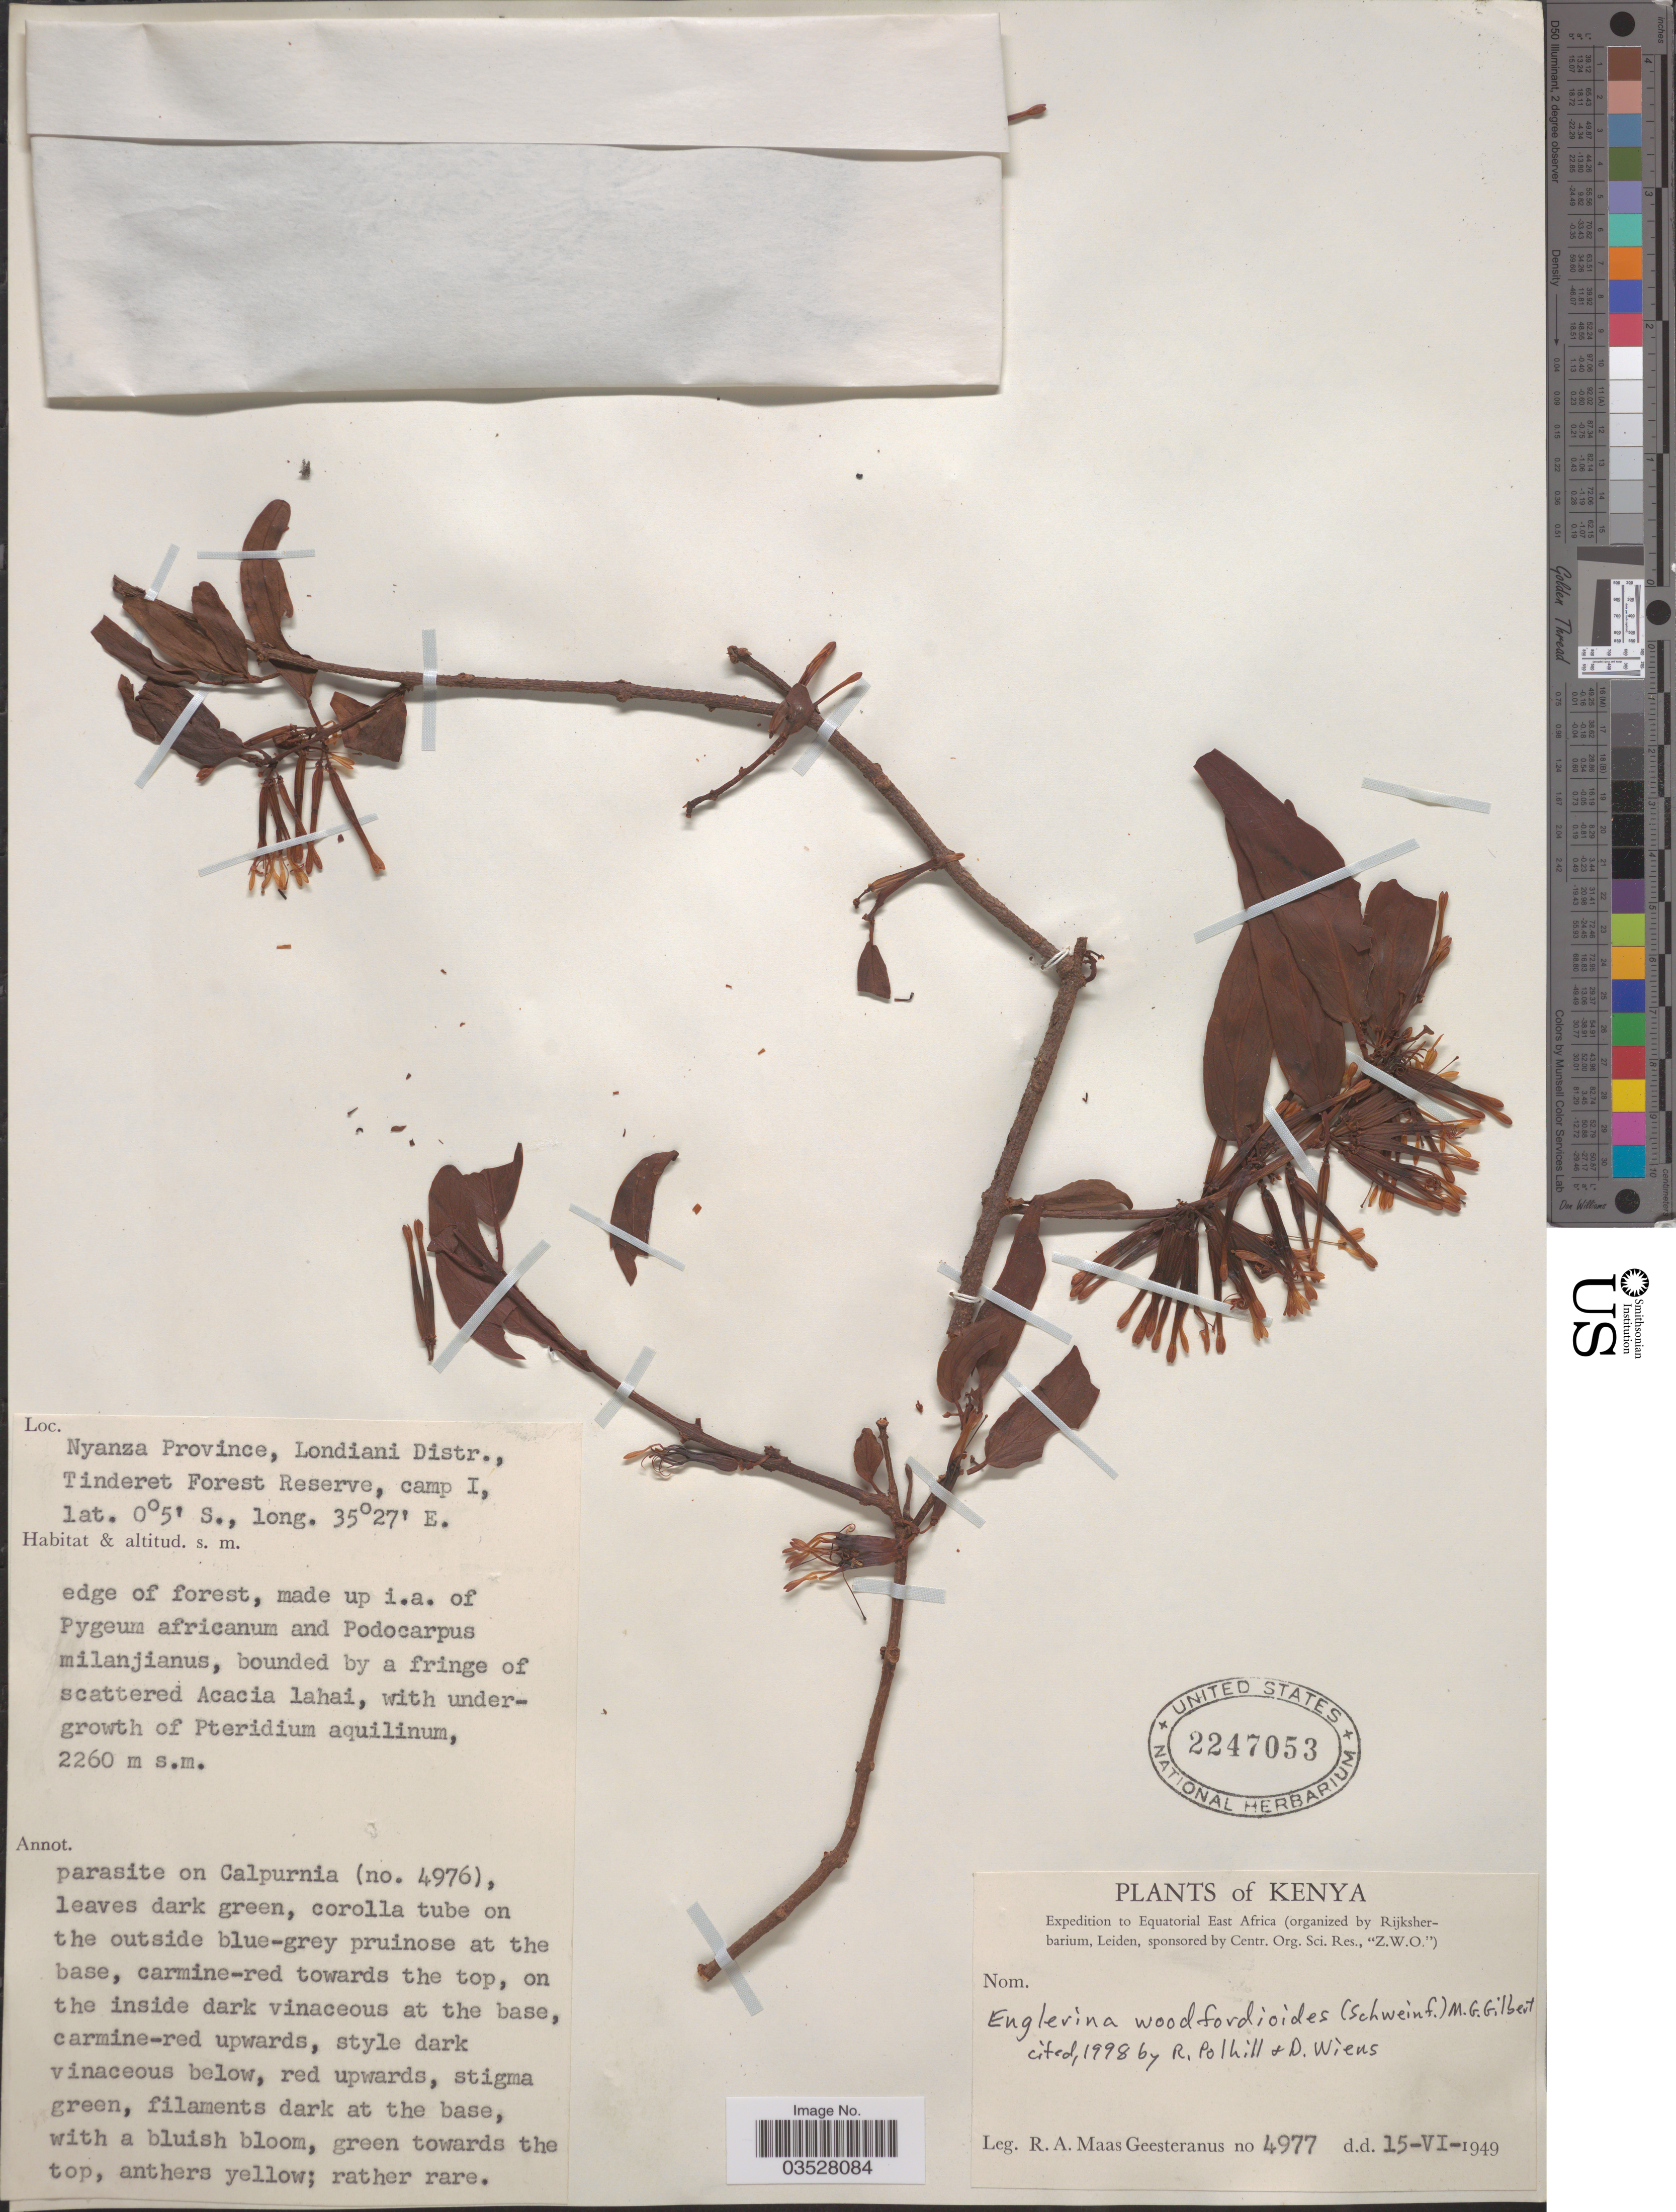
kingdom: Plantae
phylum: Tracheophyta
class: Magnoliopsida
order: Santalales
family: Loranthaceae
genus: Englerina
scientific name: Englerina woodfordioides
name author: Singler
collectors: R. A. Maas Geesteranus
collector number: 4977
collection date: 1949-06-15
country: Kenya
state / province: Kericho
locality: Equatorial East Africa. Londiani Distr., Tinderet Forest Reserve, camp I. Nyanza.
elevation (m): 2260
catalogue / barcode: US 2247053